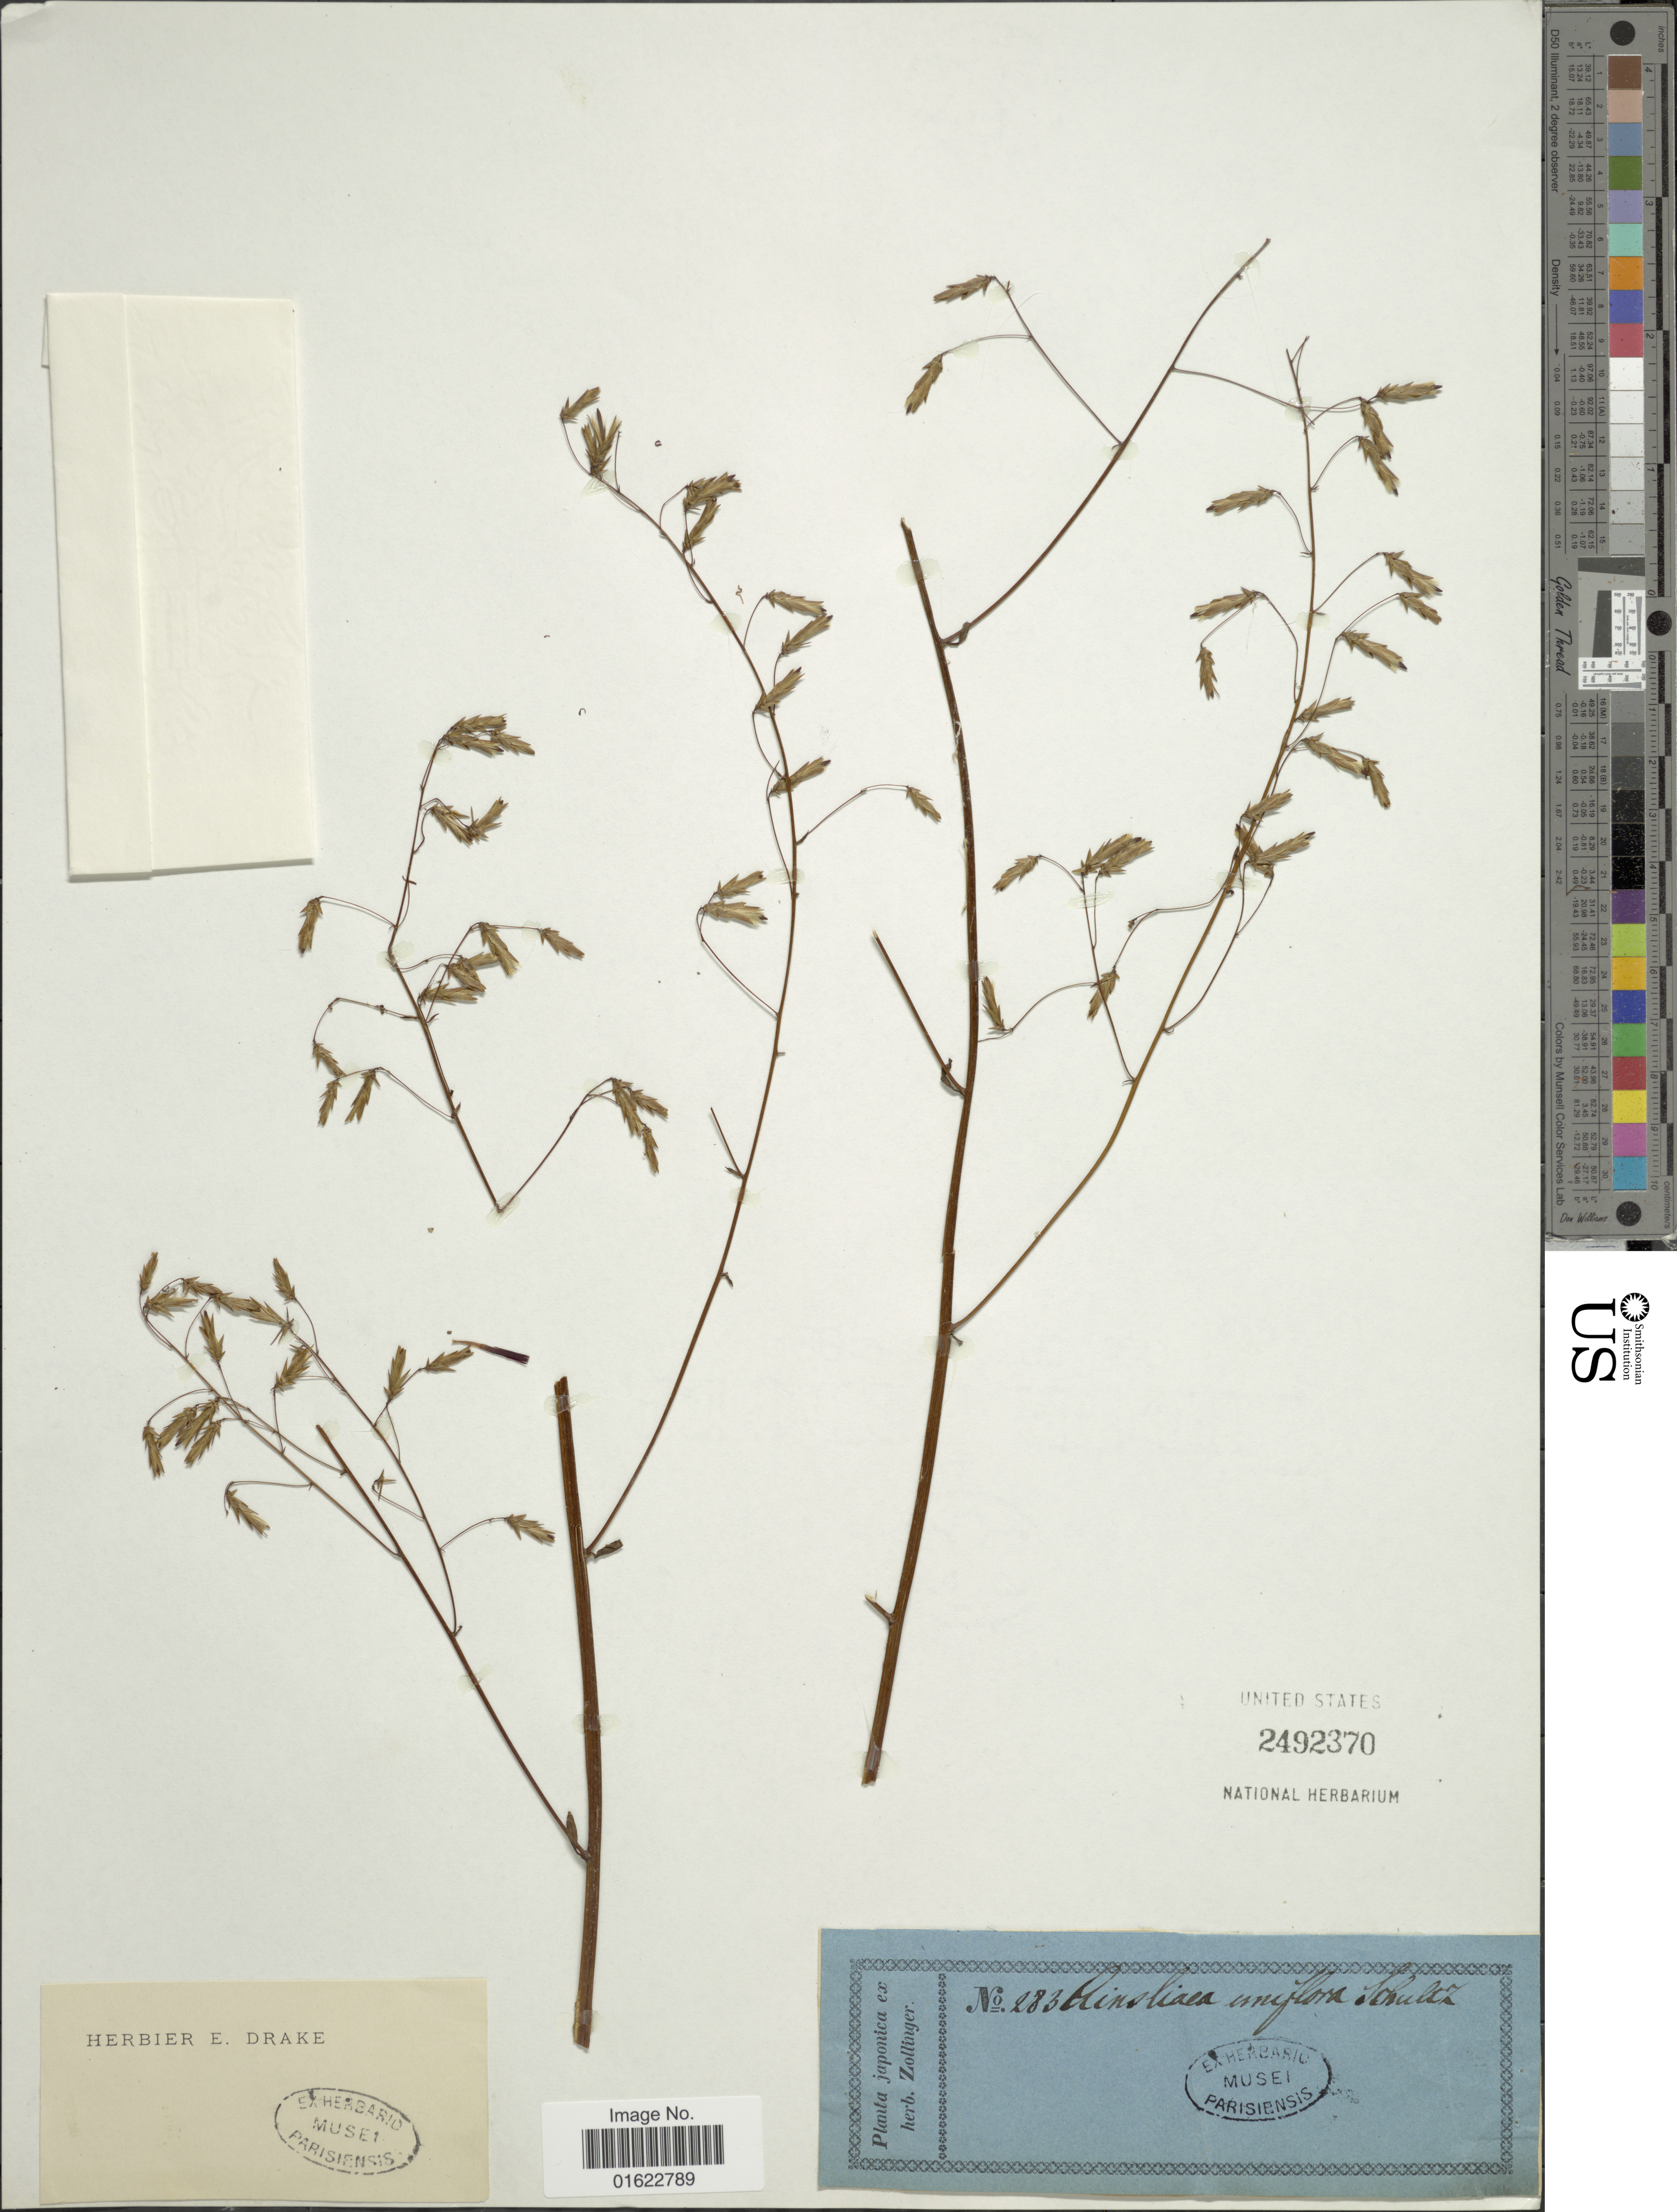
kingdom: Plantae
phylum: Tracheophyta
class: Magnoliopsida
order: Asterales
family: Asteraceae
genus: Ainsliaea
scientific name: Ainsliaea uniflora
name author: Sch. Bip.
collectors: ex herb. Zollinger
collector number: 283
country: Japan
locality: Japonica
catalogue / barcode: US 2492370